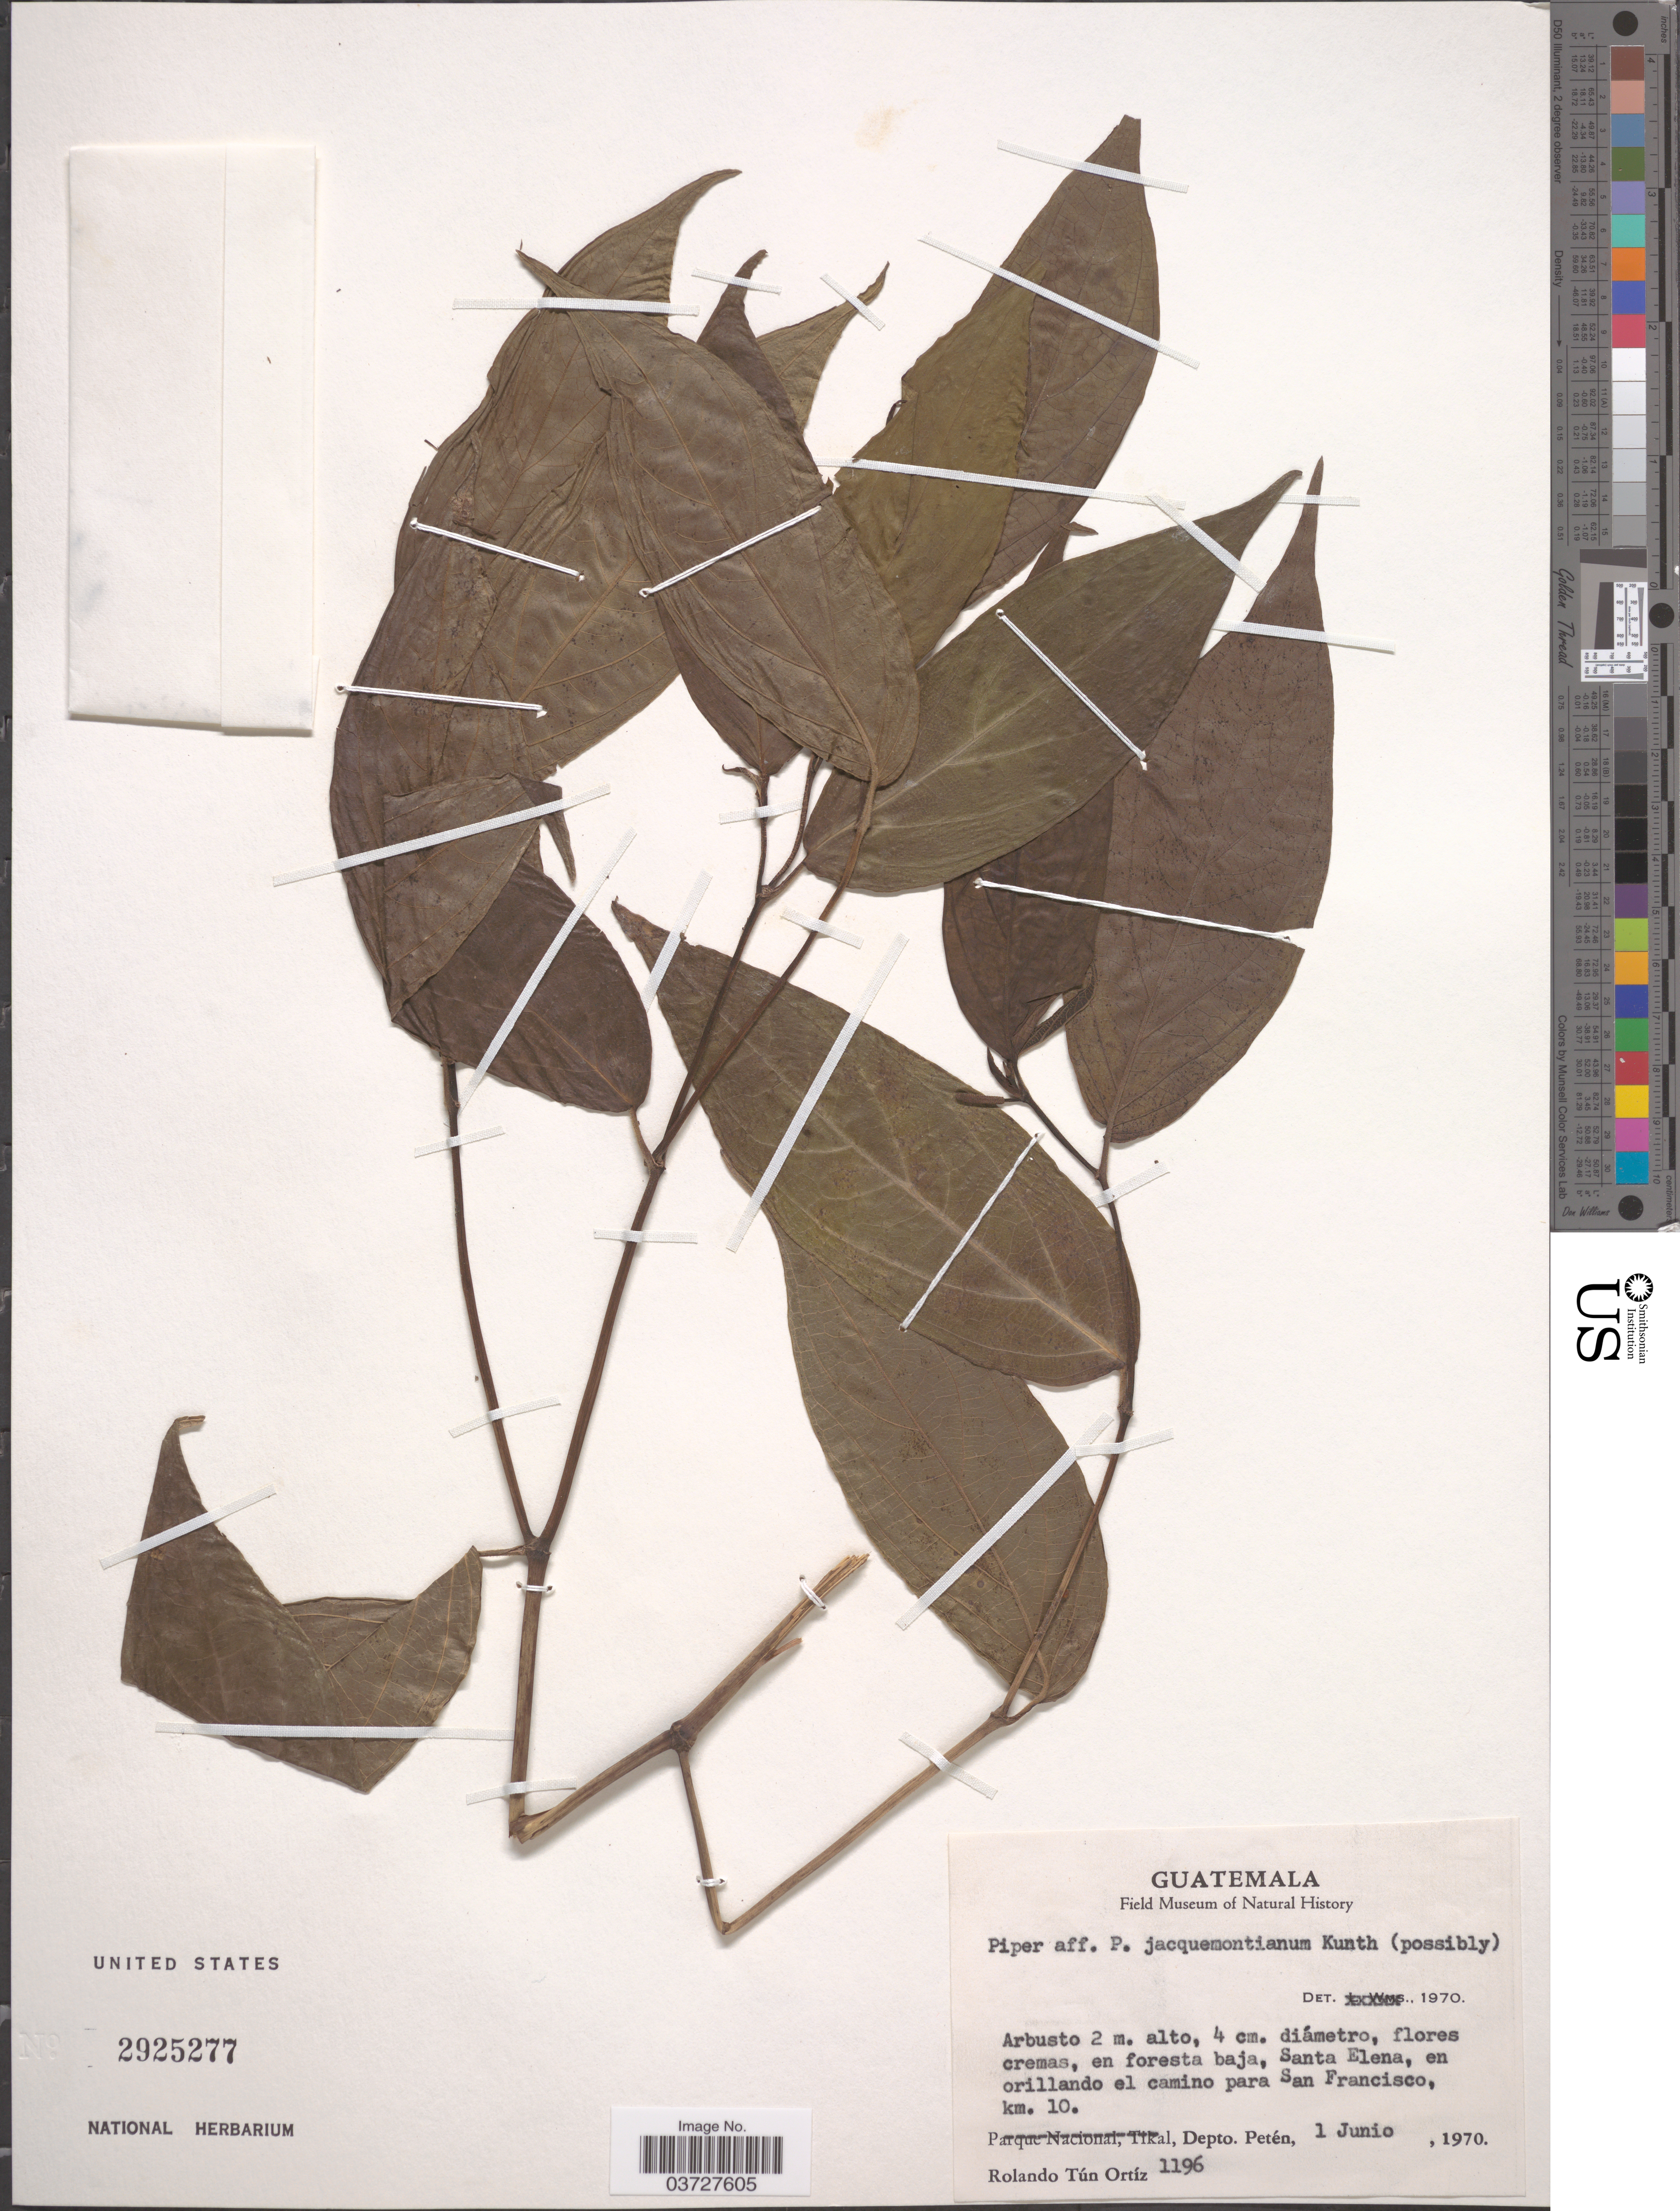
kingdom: Plantae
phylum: Tracheophyta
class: Magnoliopsida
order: Piperales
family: Piperaceae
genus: Piper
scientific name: Piper jacquemontianum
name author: Kunth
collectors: R. T. Ortíz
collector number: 1196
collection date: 1970-06-01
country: Guatemala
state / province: El Peten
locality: Santa Elena, en orillando el camino para San Francisco, km. 10. Depto. Petén.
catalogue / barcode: US 2925277